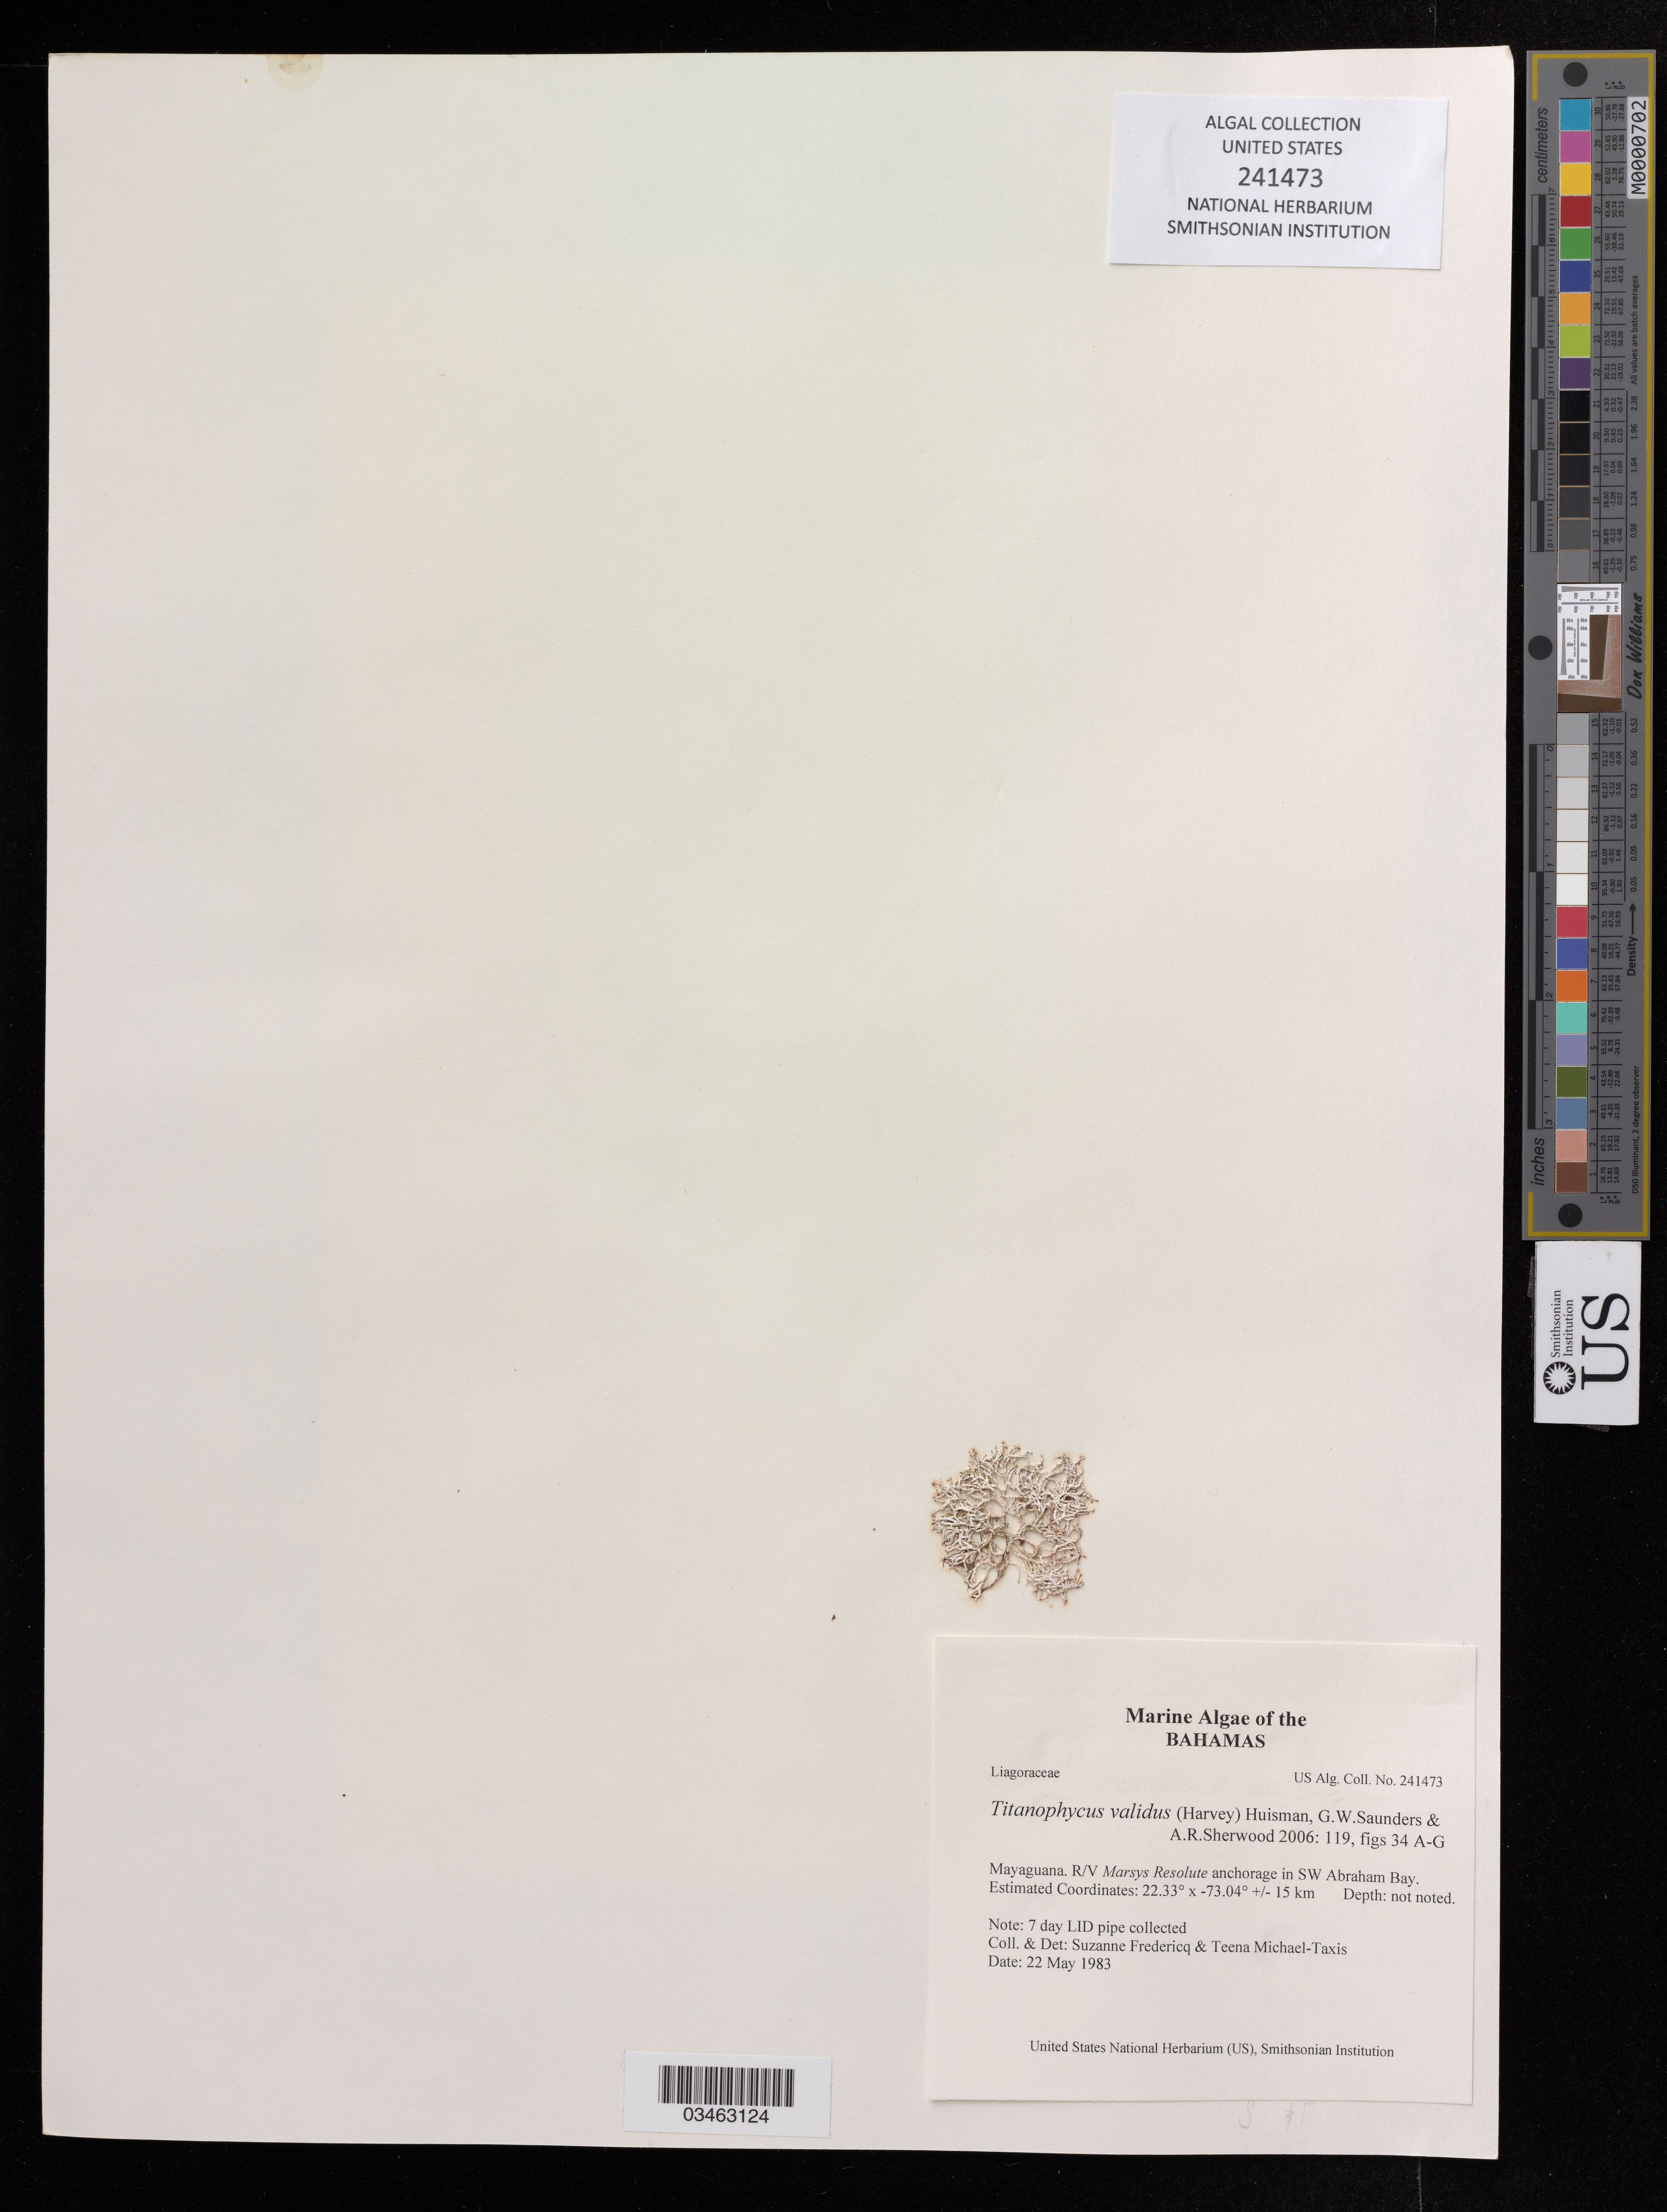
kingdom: Plantae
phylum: Rhodophyta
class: Florideophyceae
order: Nemaliales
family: Liagoraceae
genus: Titanophycus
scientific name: Titanophycus validus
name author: (Harv.) Huisman et al.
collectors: S. Fredericq & T. Michael-Taxis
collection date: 1983-05-22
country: Bahamas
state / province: Mayaguana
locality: R/V Marsys Resolute anchorage in SW Abraham Bay.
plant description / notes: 7 day LID pipe collected.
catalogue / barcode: US 241473